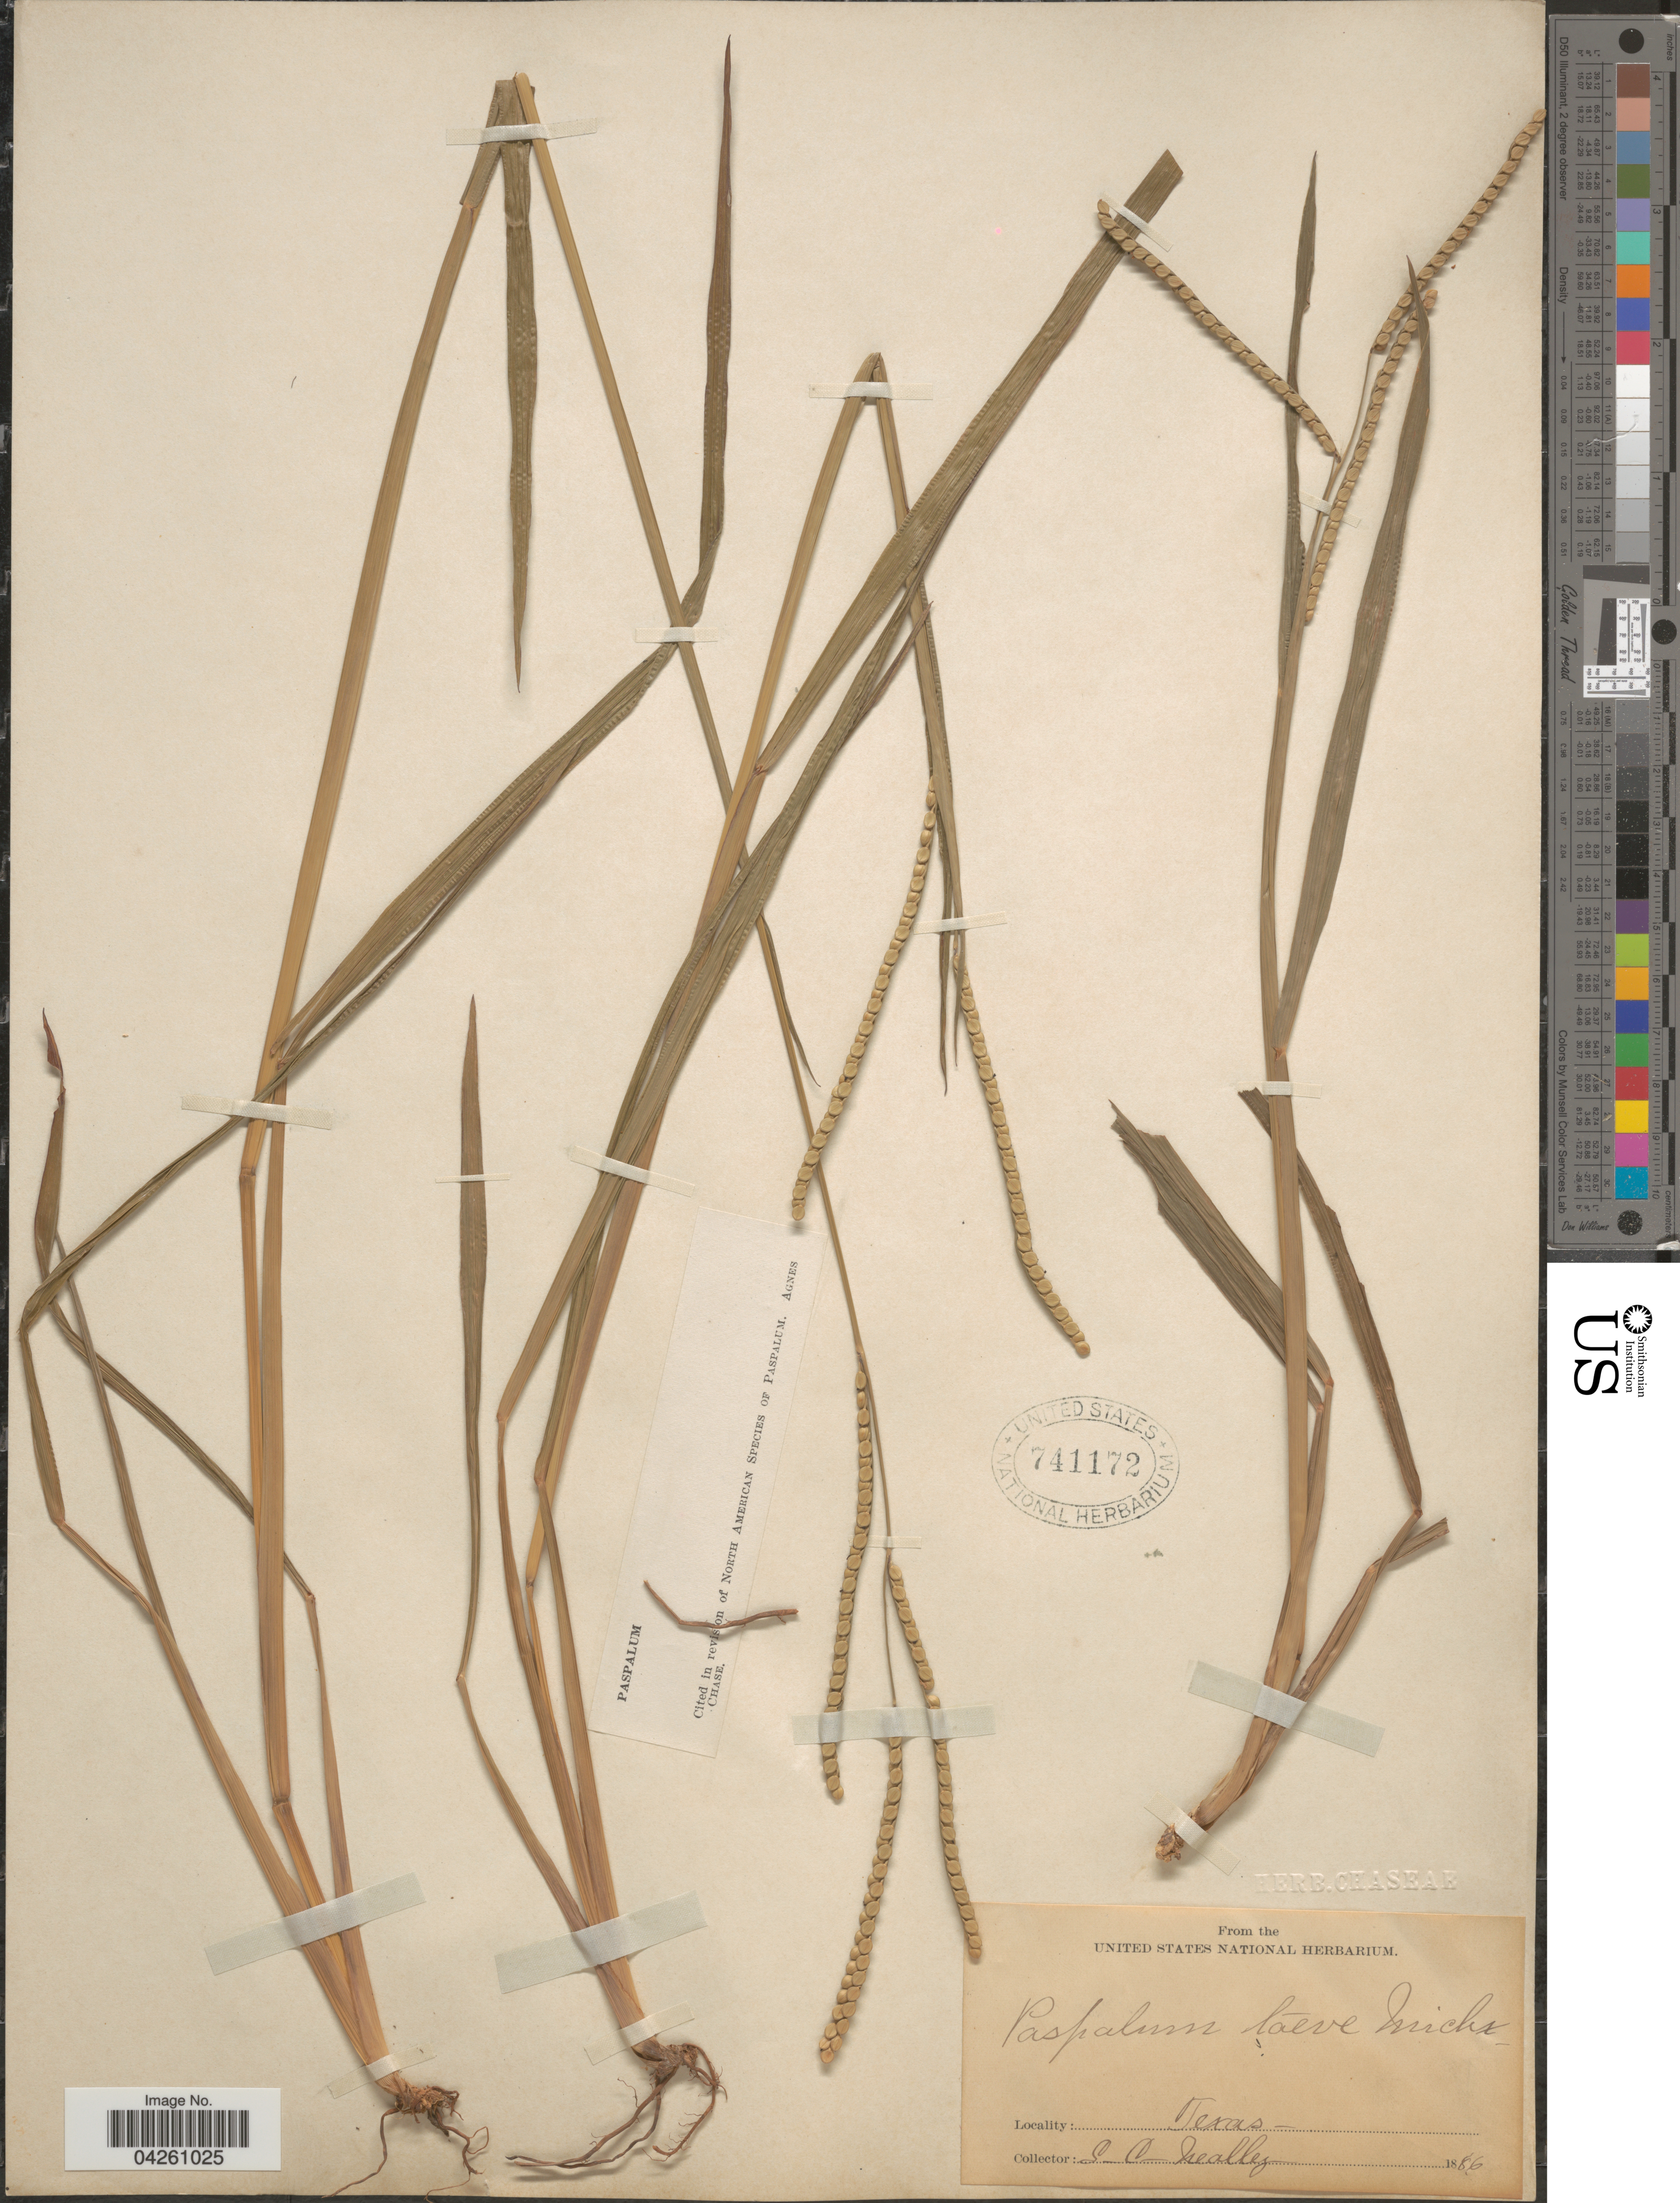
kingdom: Plantae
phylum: Tracheophyta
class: Liliopsida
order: Poales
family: Poaceae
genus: Paspalum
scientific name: Paspalum circulare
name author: Nash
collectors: G. C. Nealley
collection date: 1886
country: United States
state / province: Texas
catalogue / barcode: US 741172